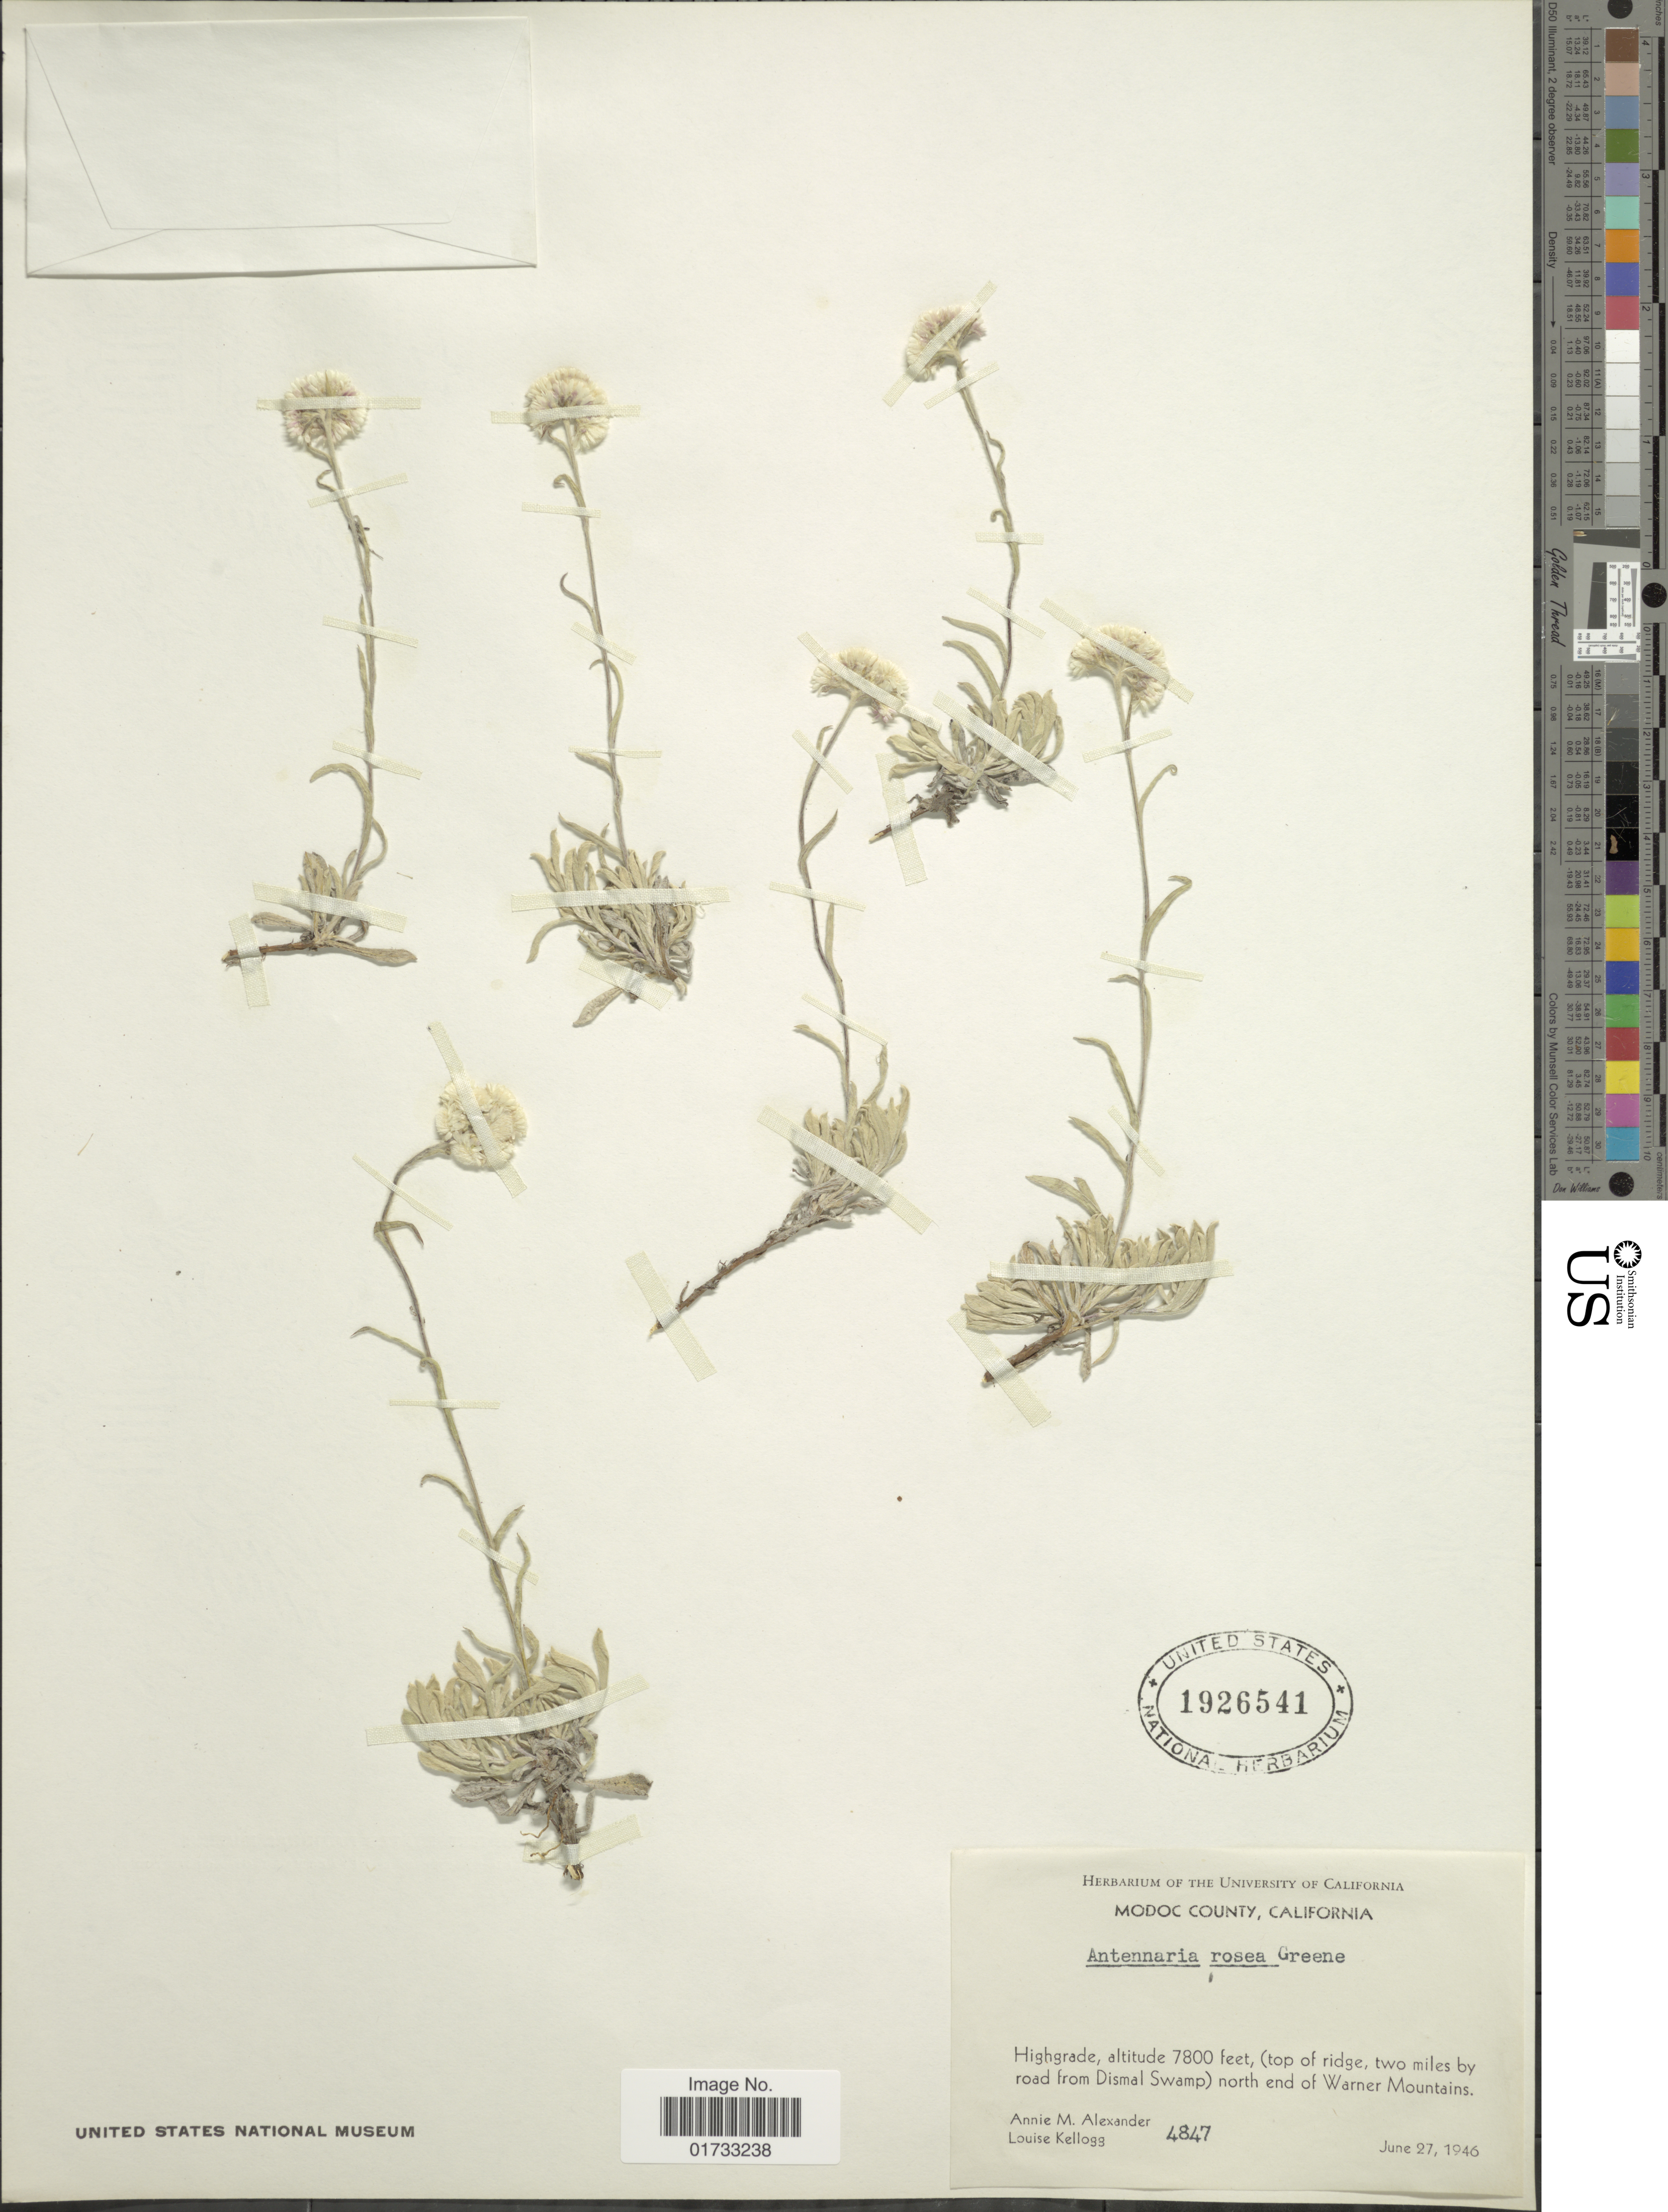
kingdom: Plantae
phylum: Tracheophyta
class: Magnoliopsida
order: Asterales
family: Asteraceae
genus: Antennaria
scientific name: Antennaria rosea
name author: Greene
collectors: A. M. Alexander & L. Kellogg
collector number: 4847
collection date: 1946-06-27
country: United States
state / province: California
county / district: Modoc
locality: Modoc County, Highgrade, (top of ridge, two miles by road from Dismal Swamp) north end of Warner Mountains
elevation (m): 2377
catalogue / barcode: US 1926541